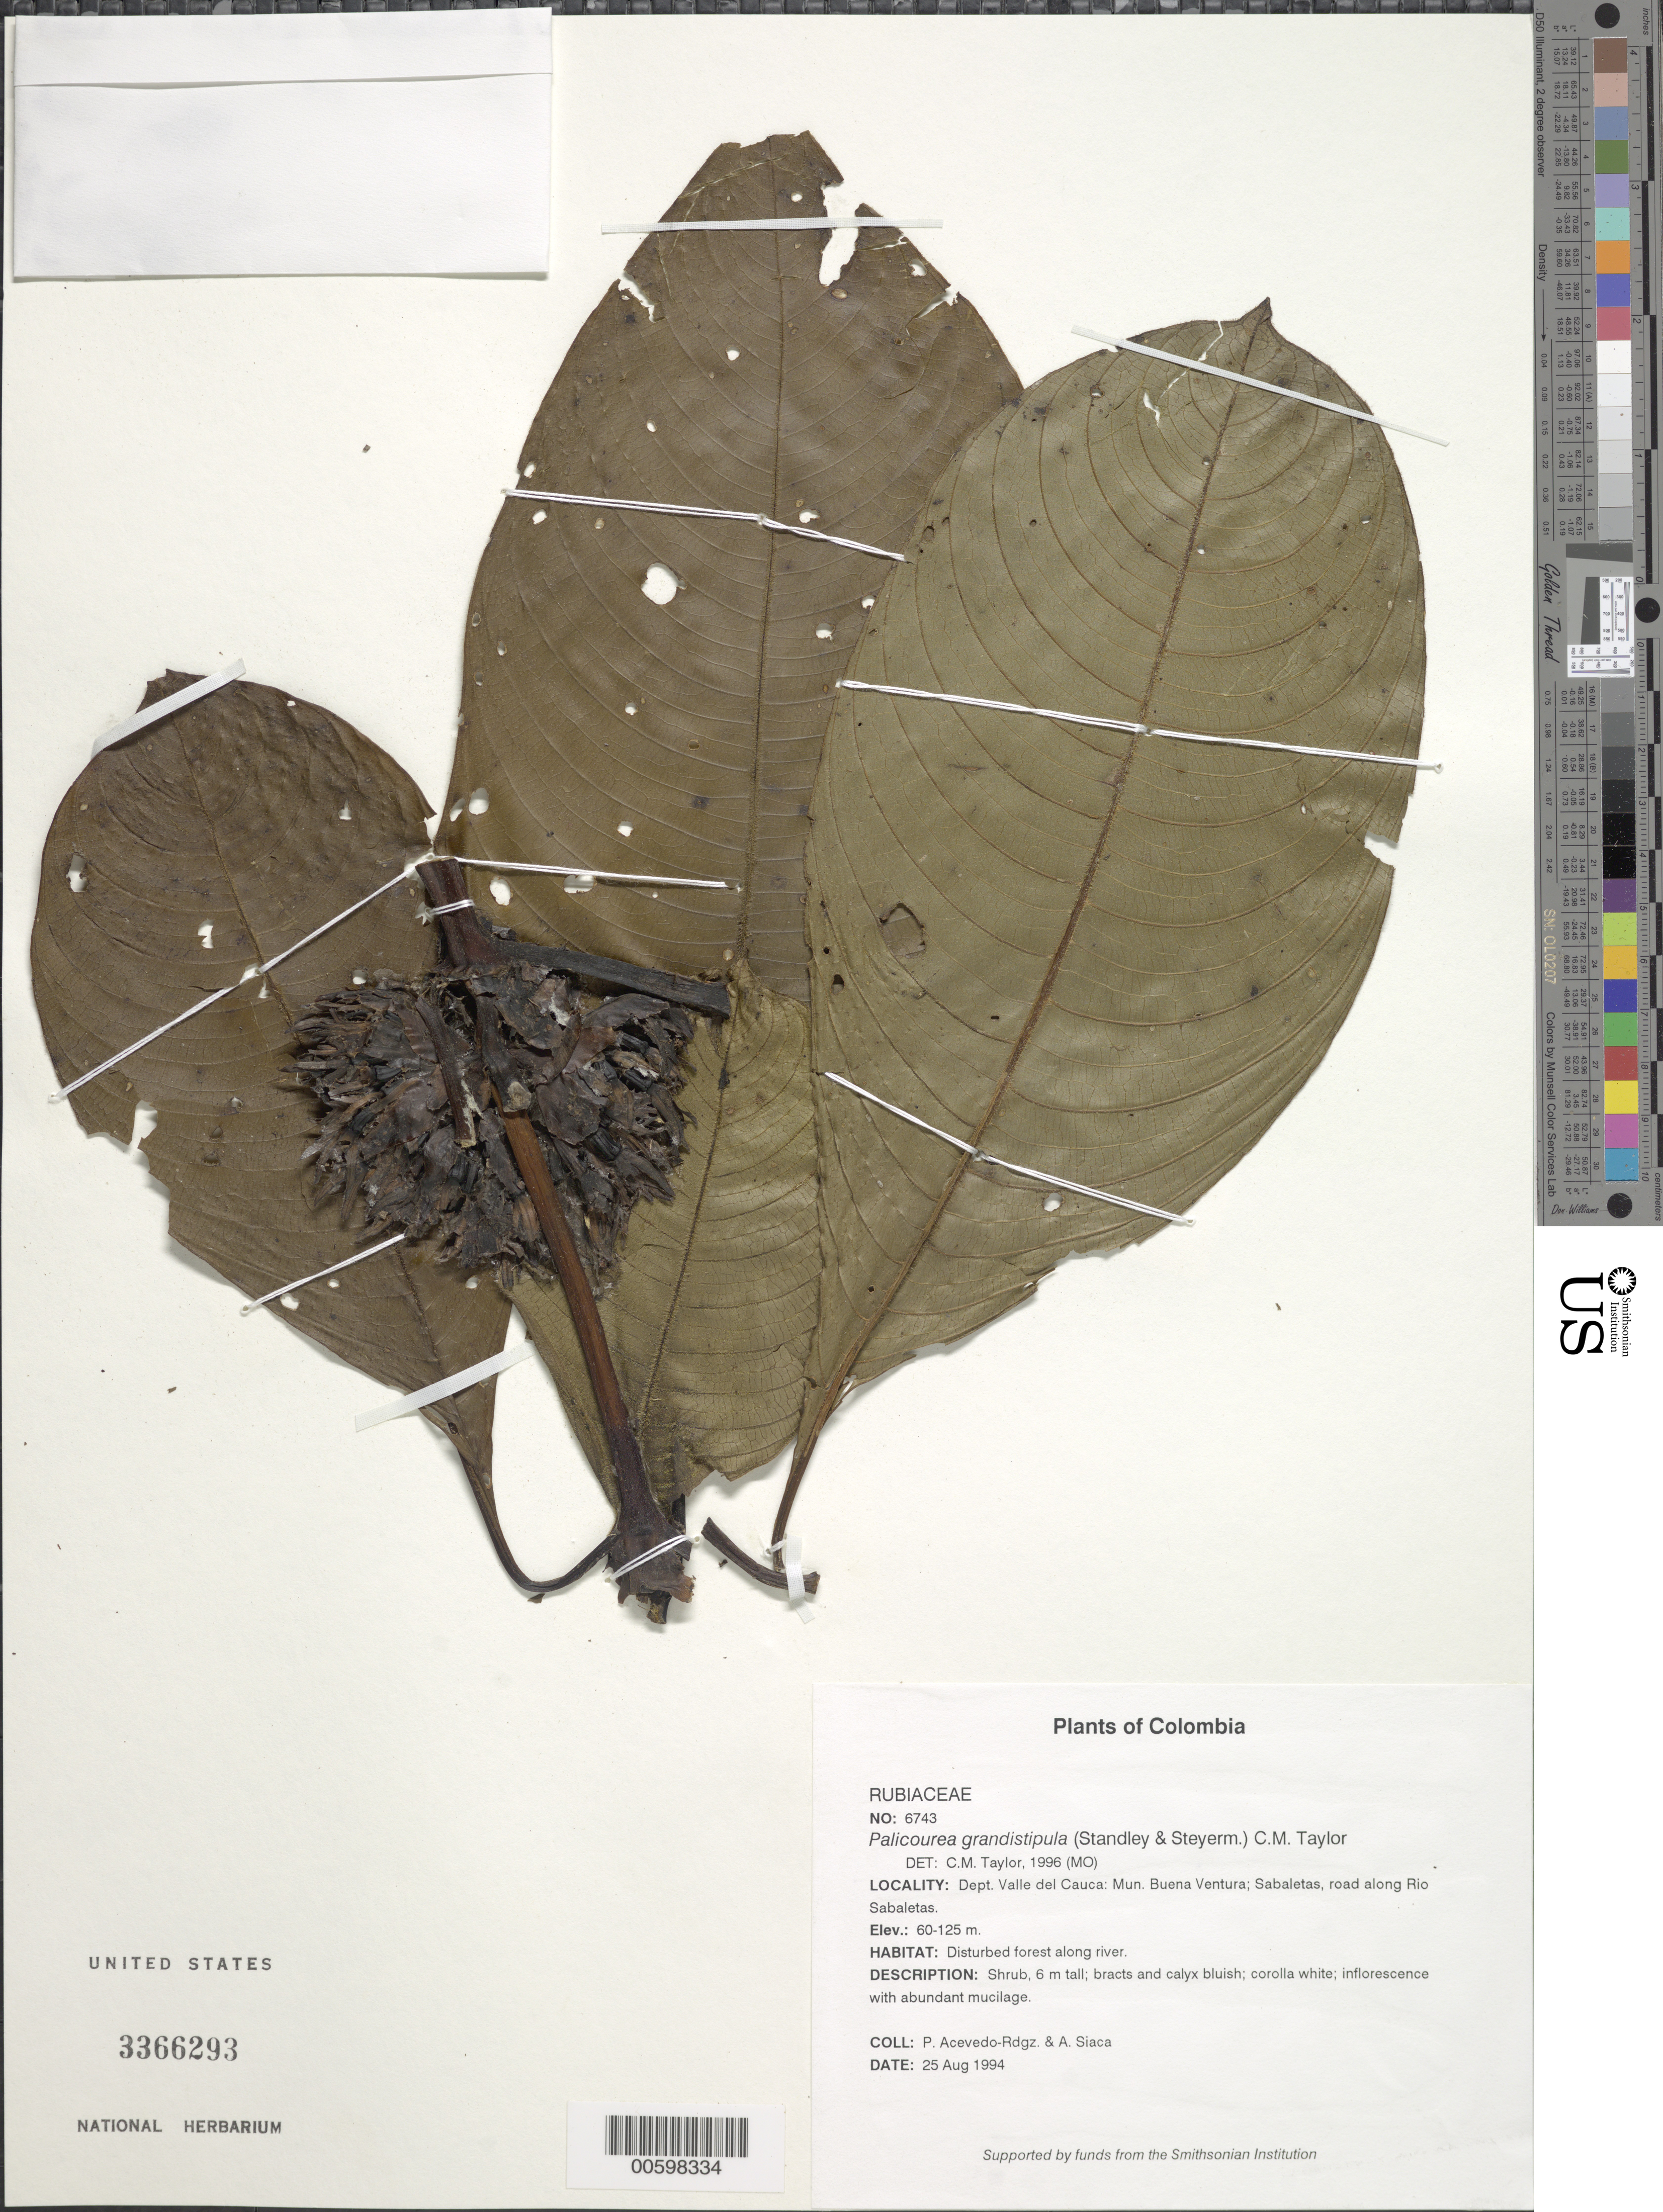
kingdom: Plantae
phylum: Tracheophyta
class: Magnoliopsida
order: Gentianales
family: Rubiaceae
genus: Palicourea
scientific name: Palicourea grandistipula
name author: (Standl. ex Steyerm.) C.M. Taylor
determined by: Taylor, Charlotte M.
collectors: P. Acevedo-Rodr. & A. Siaca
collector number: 6743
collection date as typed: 25 Aug 1994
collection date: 1994-08-25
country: Colombia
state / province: Valle del Cauca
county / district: Buena Ventura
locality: Depart. Valle del Cauca; Mun. Buena Ventura; Sabaletas. Road along Río Sabaletas.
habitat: Disturbed forest along river.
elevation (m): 60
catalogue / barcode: US 3366293